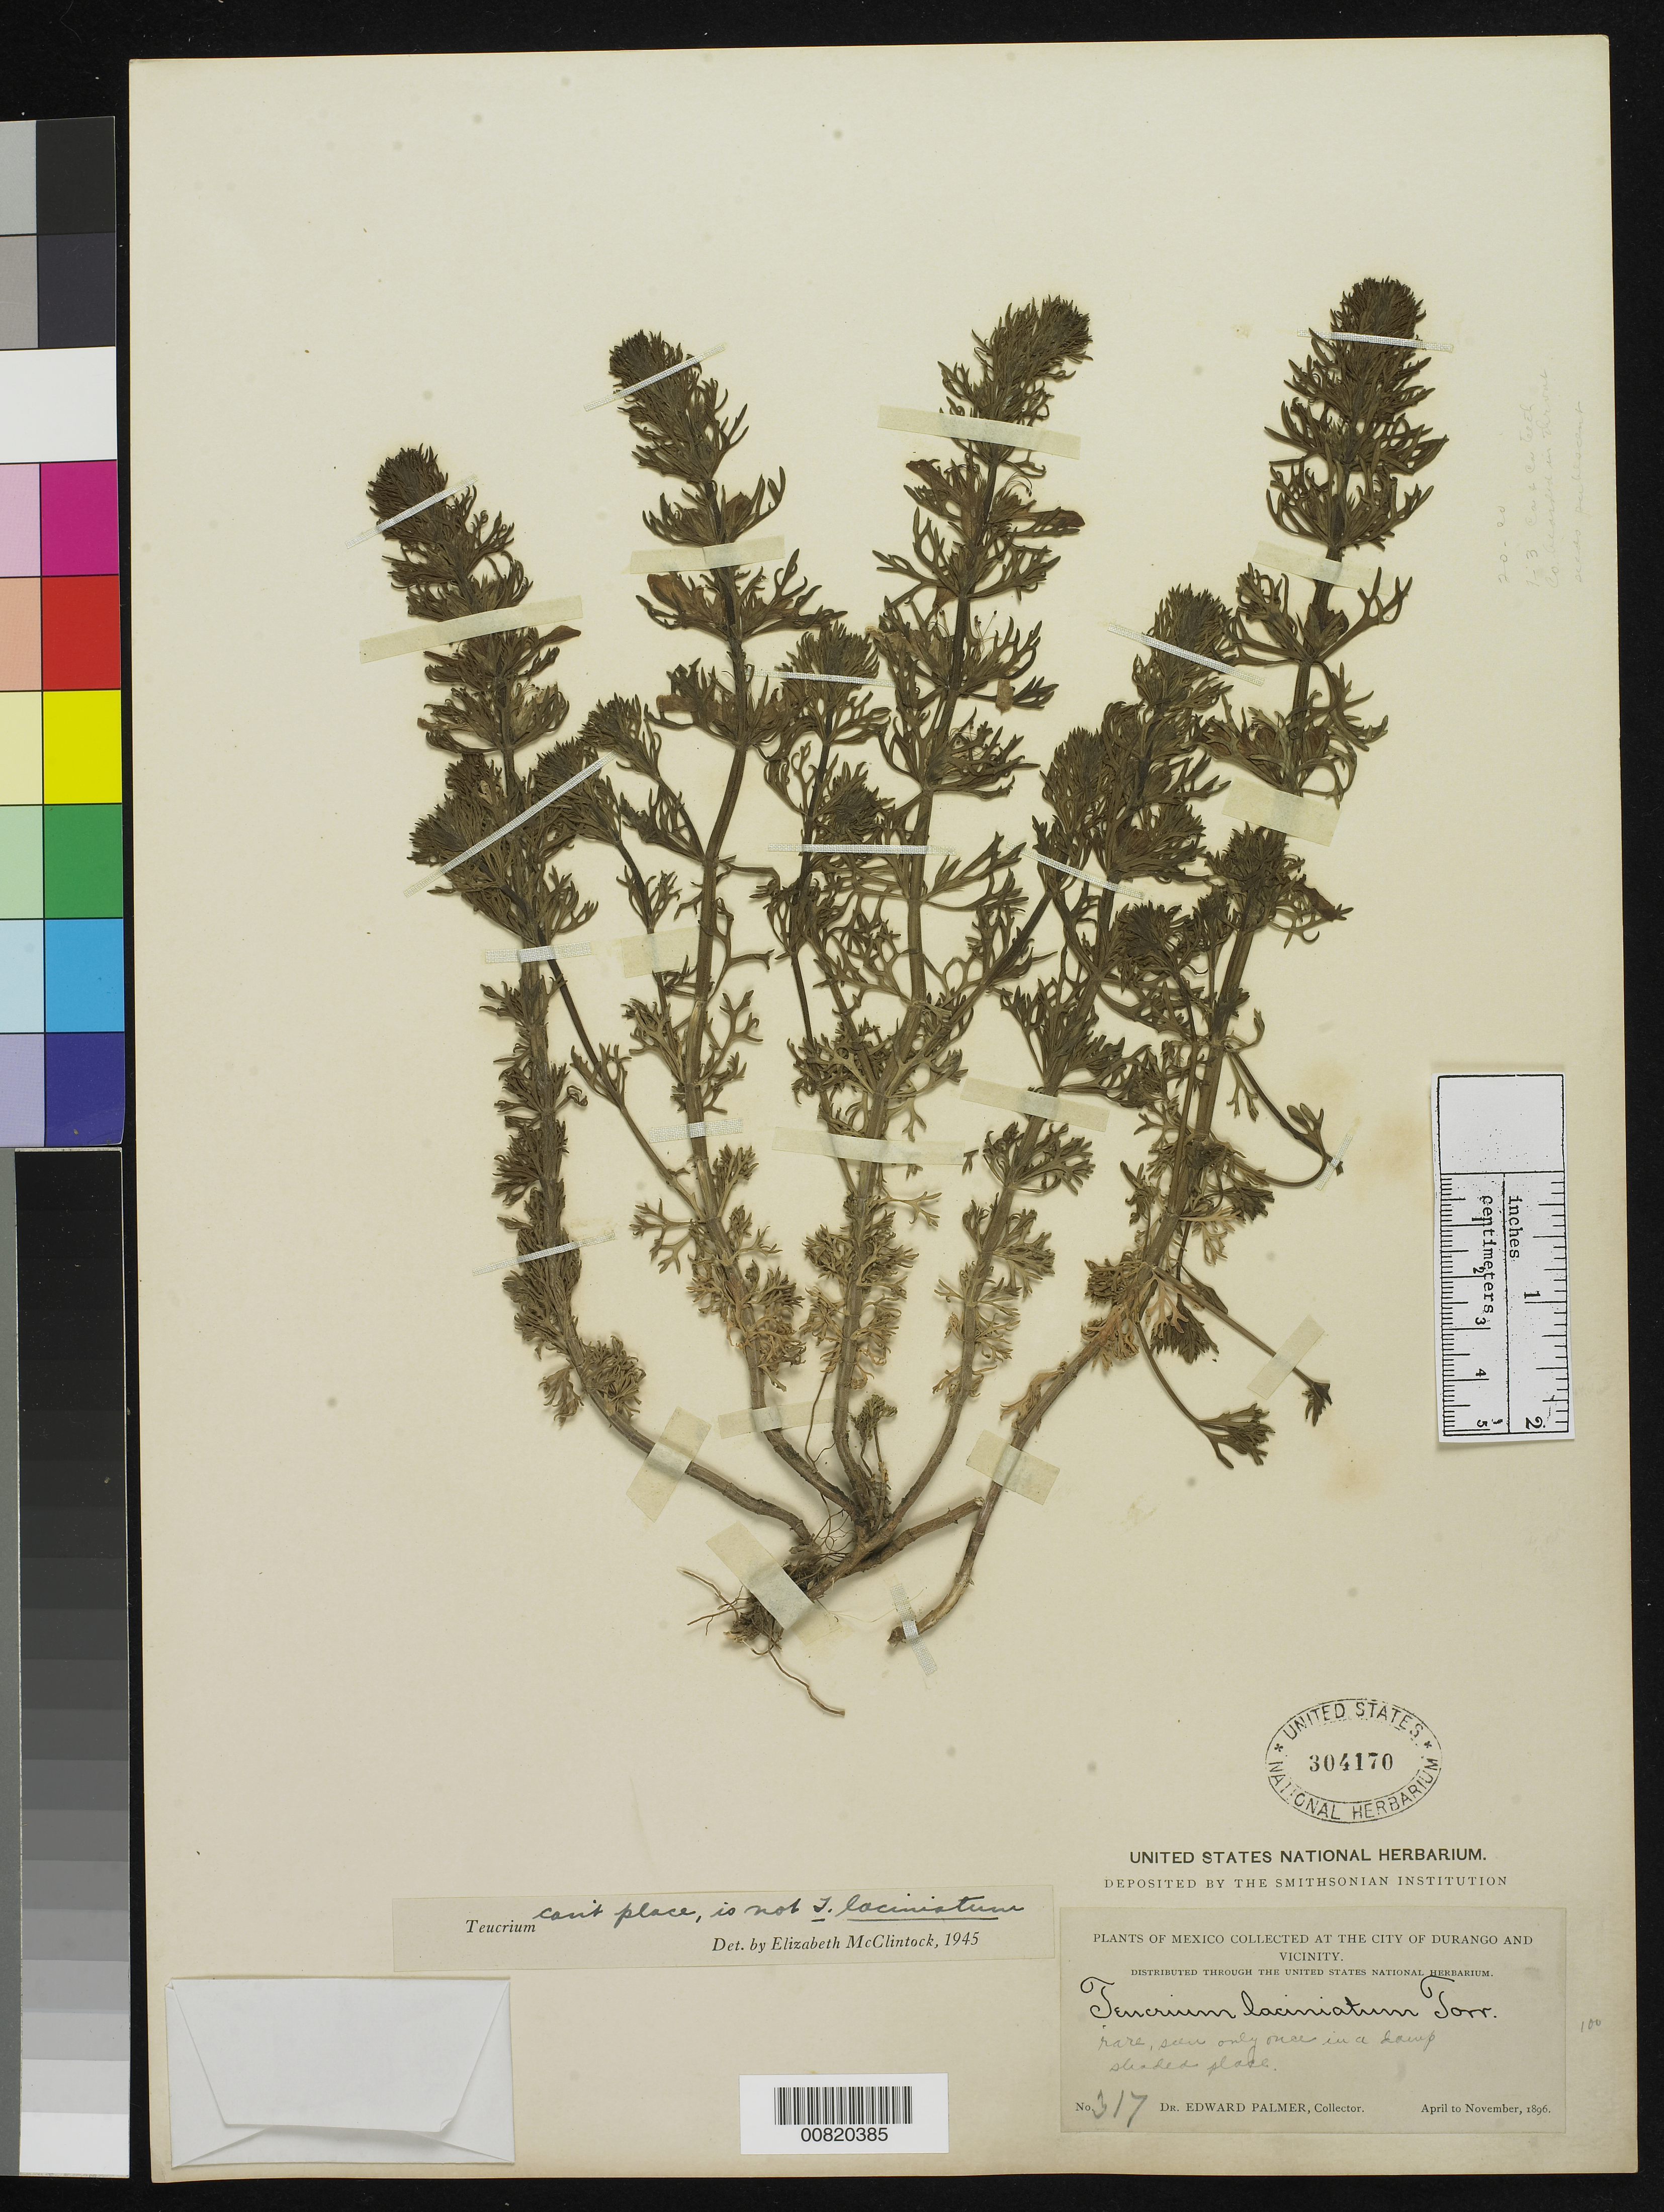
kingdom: Plantae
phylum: Tracheophyta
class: Magnoliopsida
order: Lamiales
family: Lamiaceae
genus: Teucrium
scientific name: Teucrium sp.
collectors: E. Palmer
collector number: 317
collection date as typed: Apr 1896 to -- Nov 1896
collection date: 1896-04/1896-11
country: Mexico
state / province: Durango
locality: City of Durango and vicinity.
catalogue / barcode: US 304170